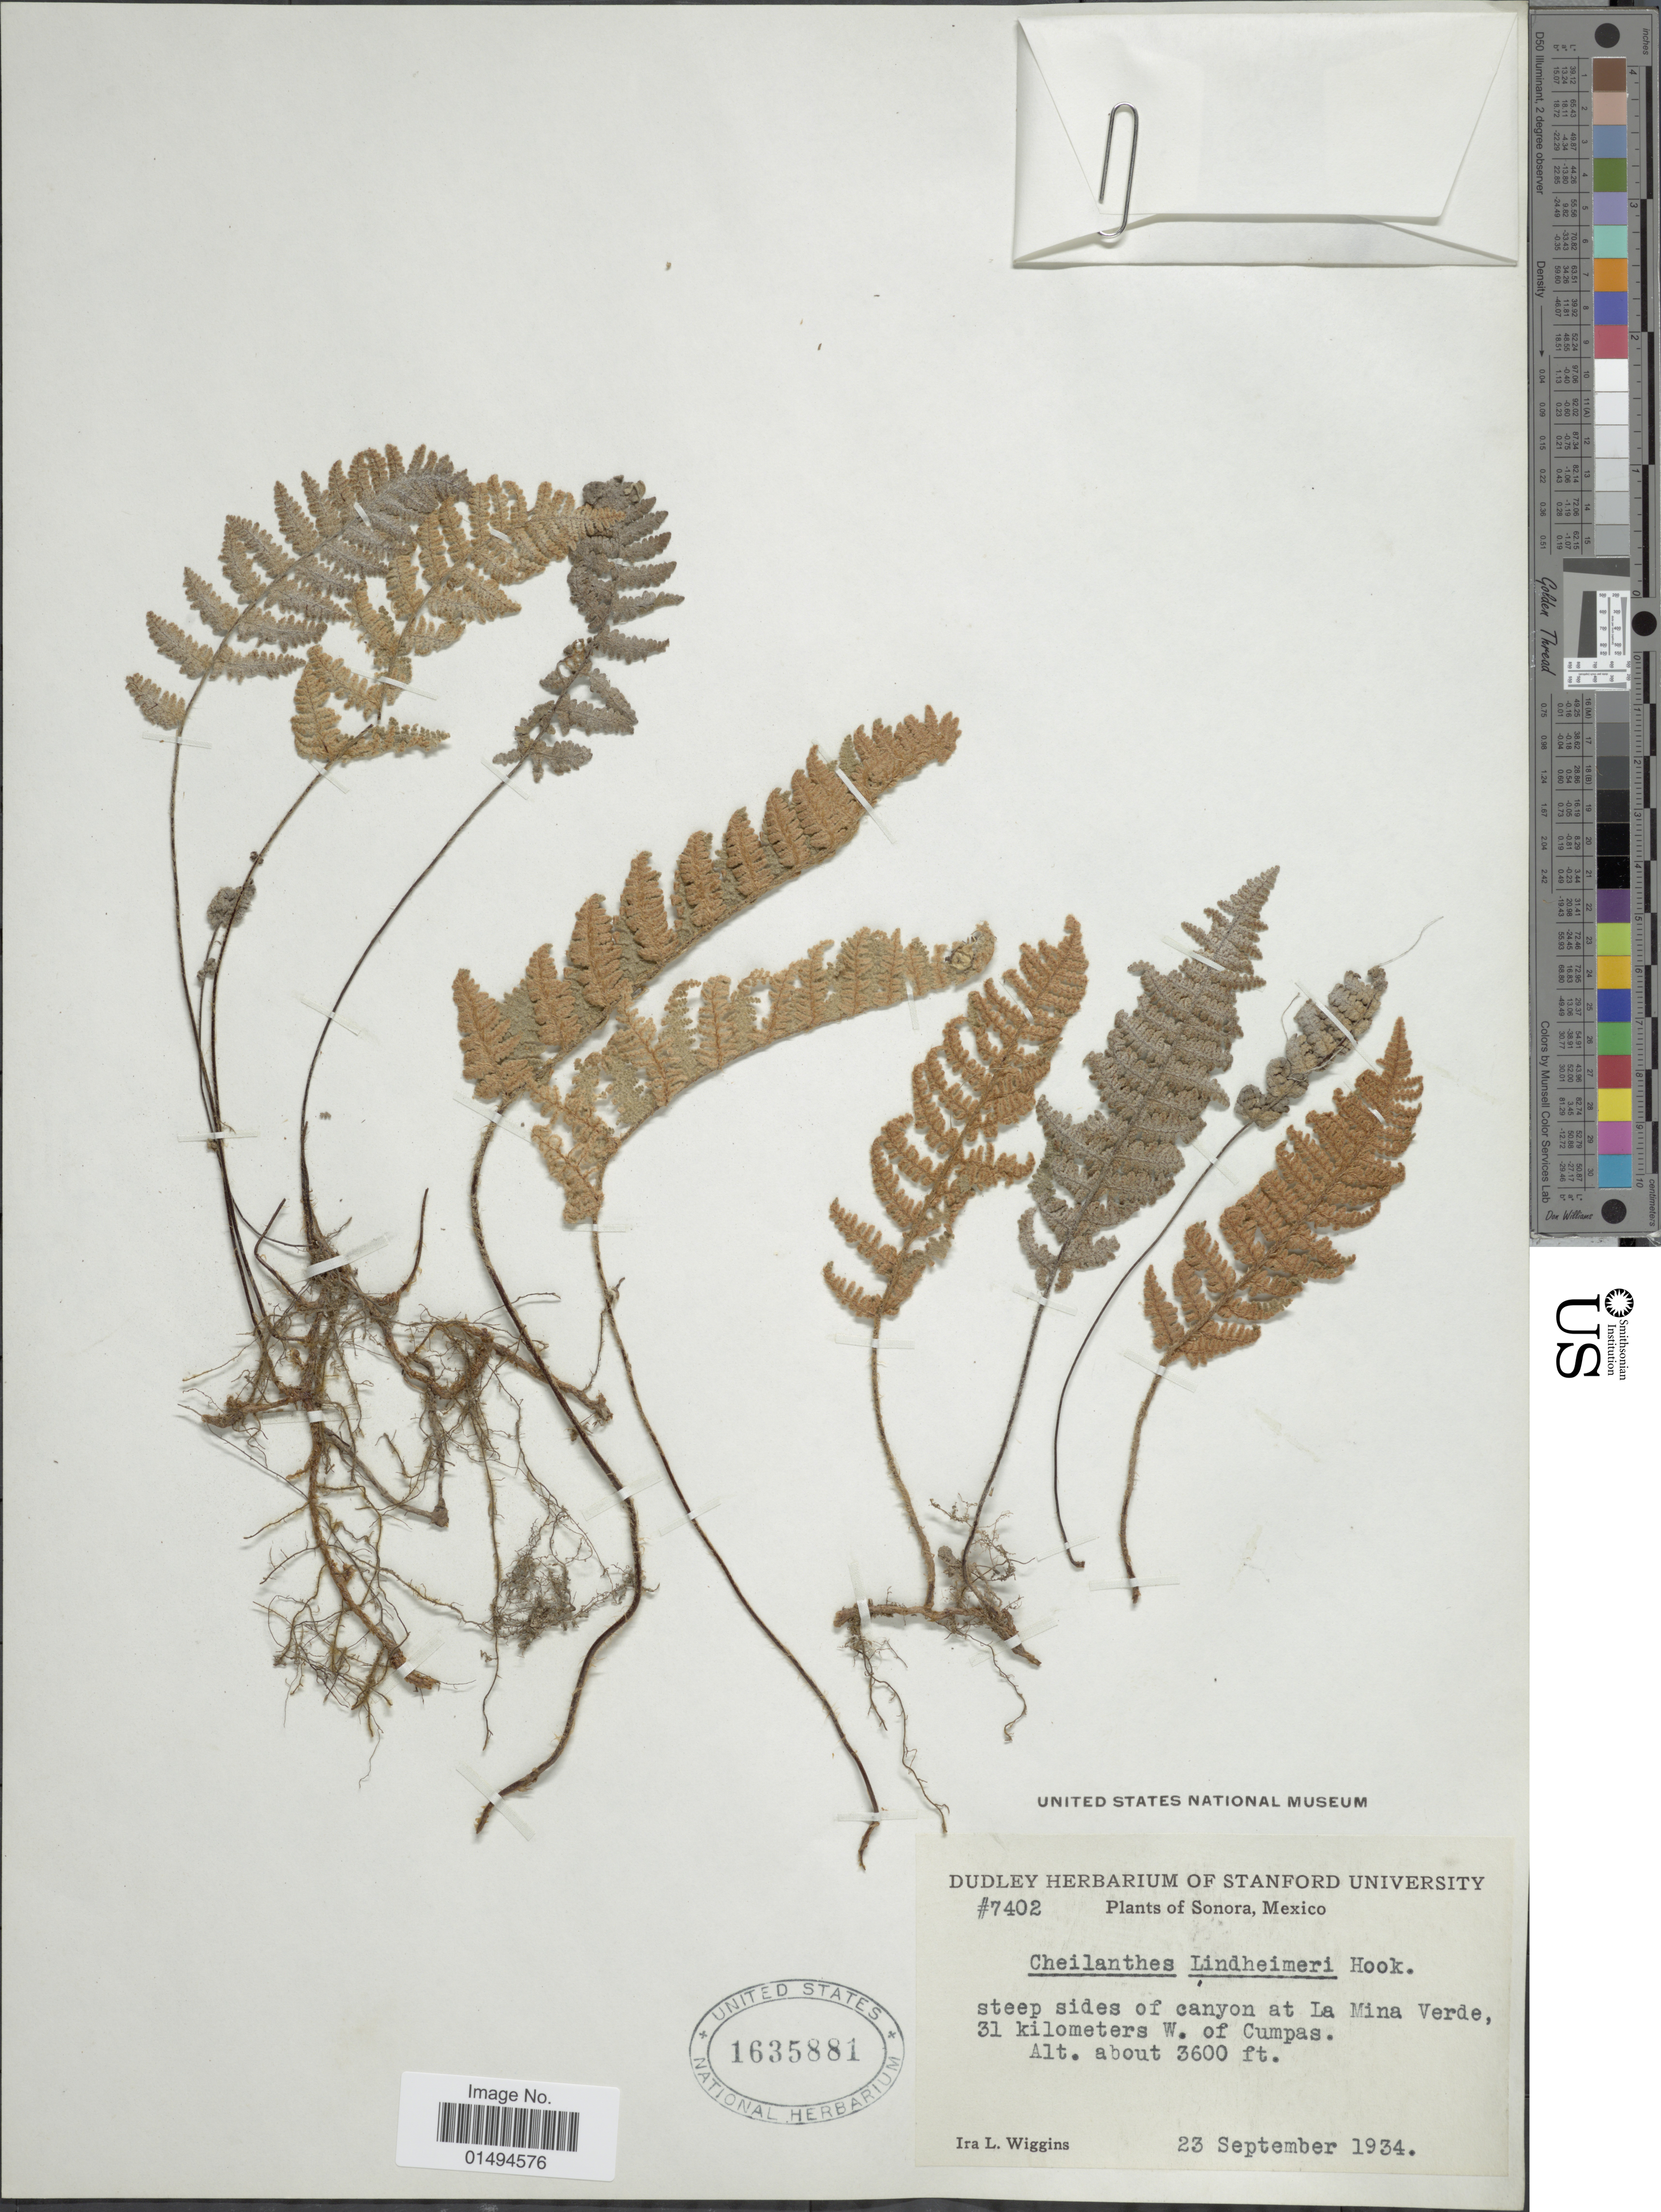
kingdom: Plantae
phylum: Tracheophyta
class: Polypodiopsida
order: Polypodiales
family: Pteridaceae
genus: Myriopteris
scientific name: Myriopteris lindheimeri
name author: (Hook.) J. Sm.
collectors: I. L. Wiggins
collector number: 7402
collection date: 1934-09-23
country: Mexico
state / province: Sonora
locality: Steep sides of canyon at La Mina verde, 31 kilometers W. of Cumpas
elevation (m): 1097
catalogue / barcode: US 1635881